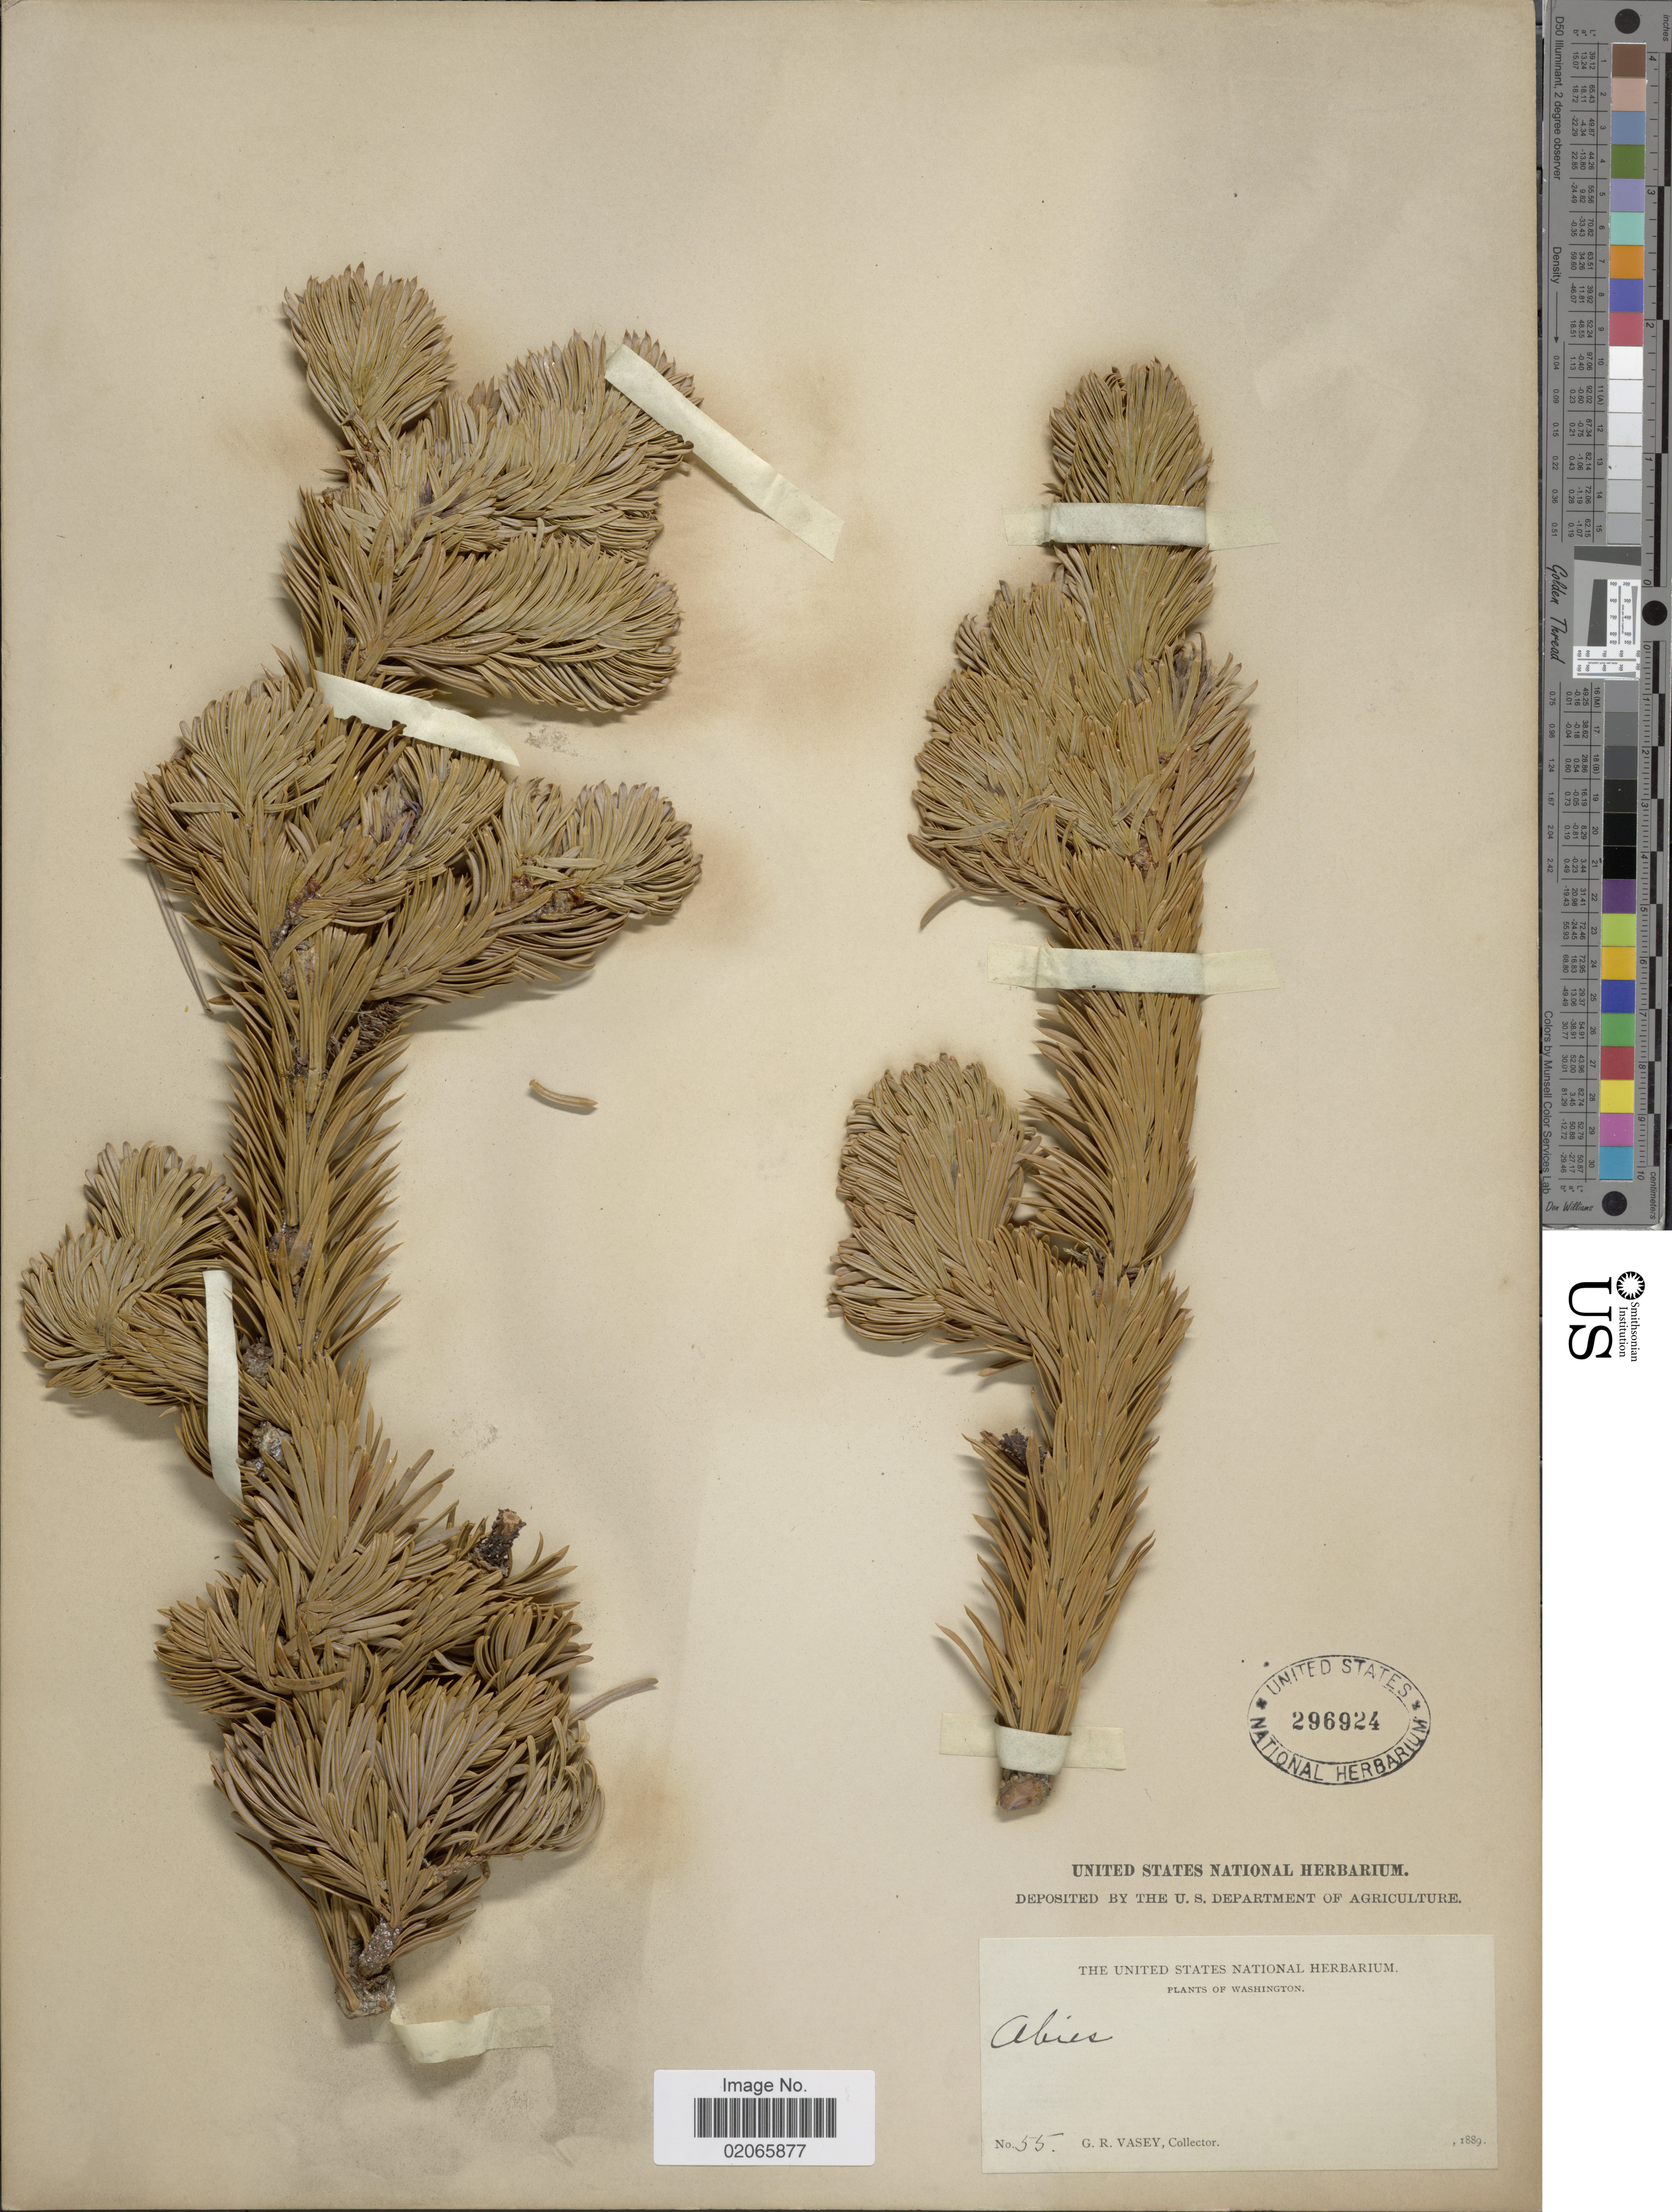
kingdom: Plantae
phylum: Tracheophyta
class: Pinopsida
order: Pinales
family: Pinaceae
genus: Abies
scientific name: Abies sp.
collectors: G. R. Vasey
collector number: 55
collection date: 1889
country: United States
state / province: Washington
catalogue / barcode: US 296924